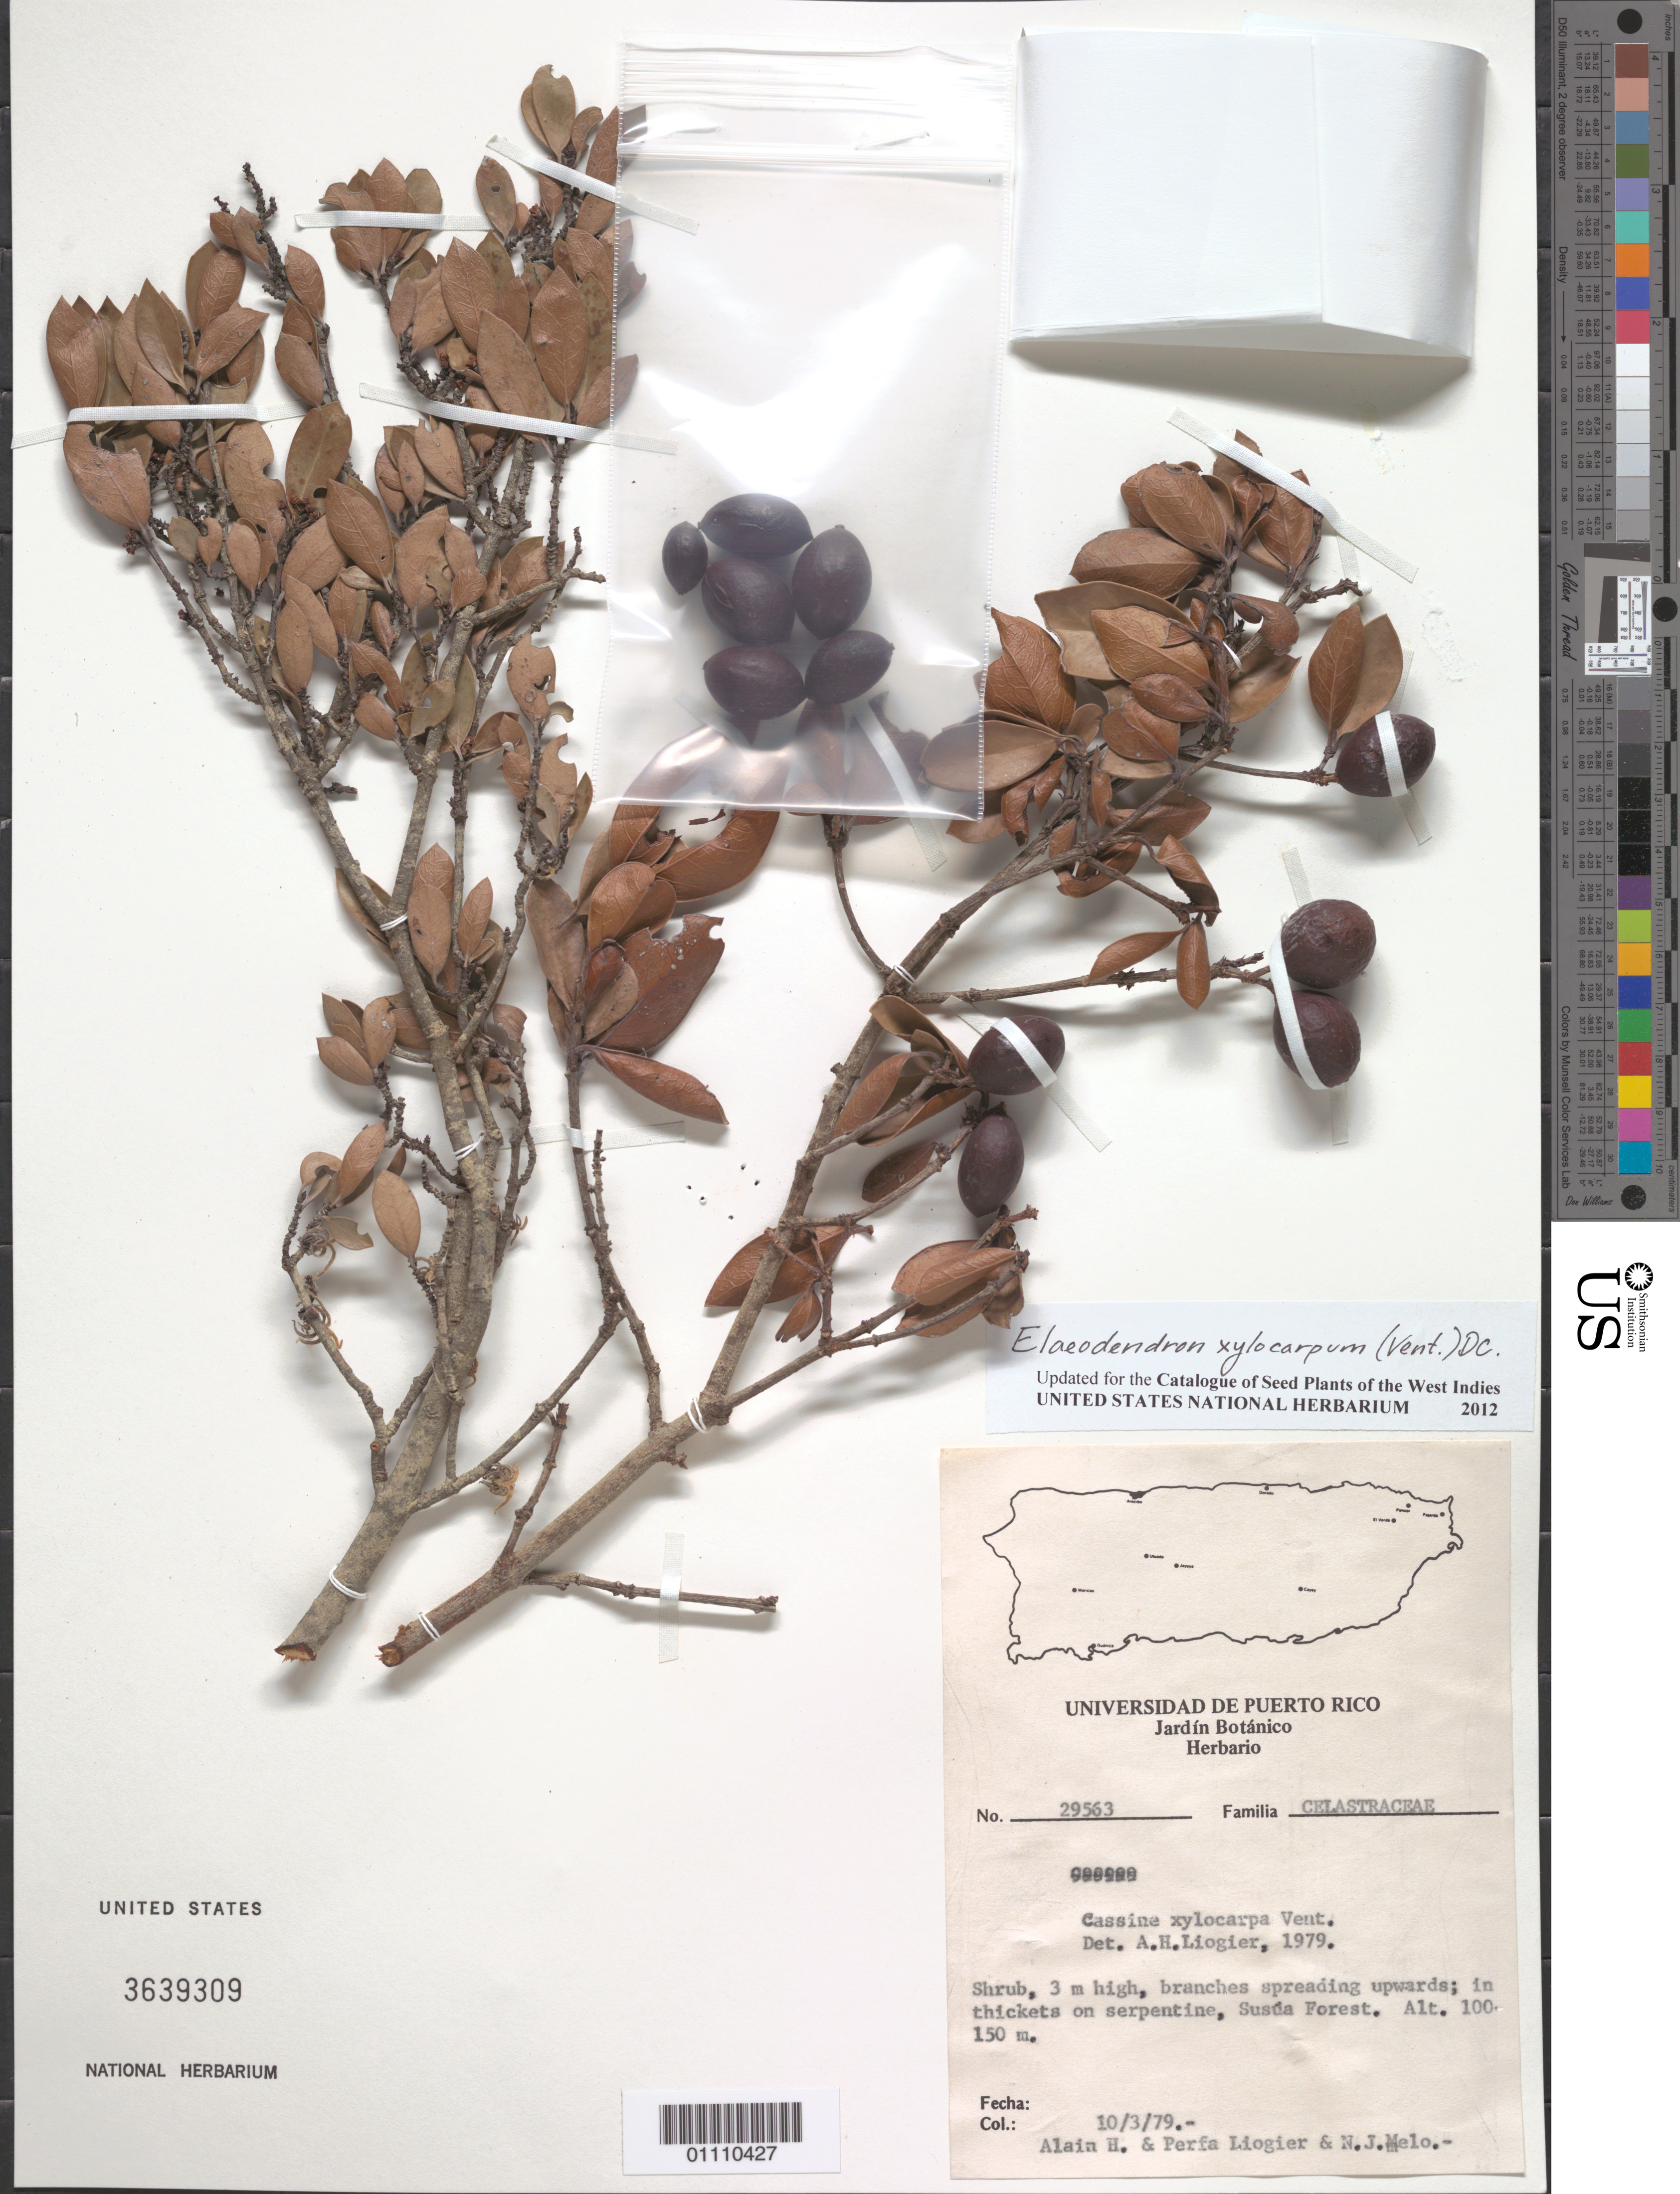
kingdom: Plantae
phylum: Tracheophyta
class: Magnoliopsida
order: Celastrales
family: Celastraceae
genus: Elaeodendron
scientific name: Elaeodendron xylocarpum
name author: (Vent.) DC.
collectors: A. H. Liogier, M. P. Liogier & L. Martorell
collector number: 29563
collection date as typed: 03 Oct 1979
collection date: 1979-10-03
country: Puerto Rico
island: Puerto Rico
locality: Susúa Forest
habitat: In thickets on serpentine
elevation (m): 100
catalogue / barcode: US 3639309